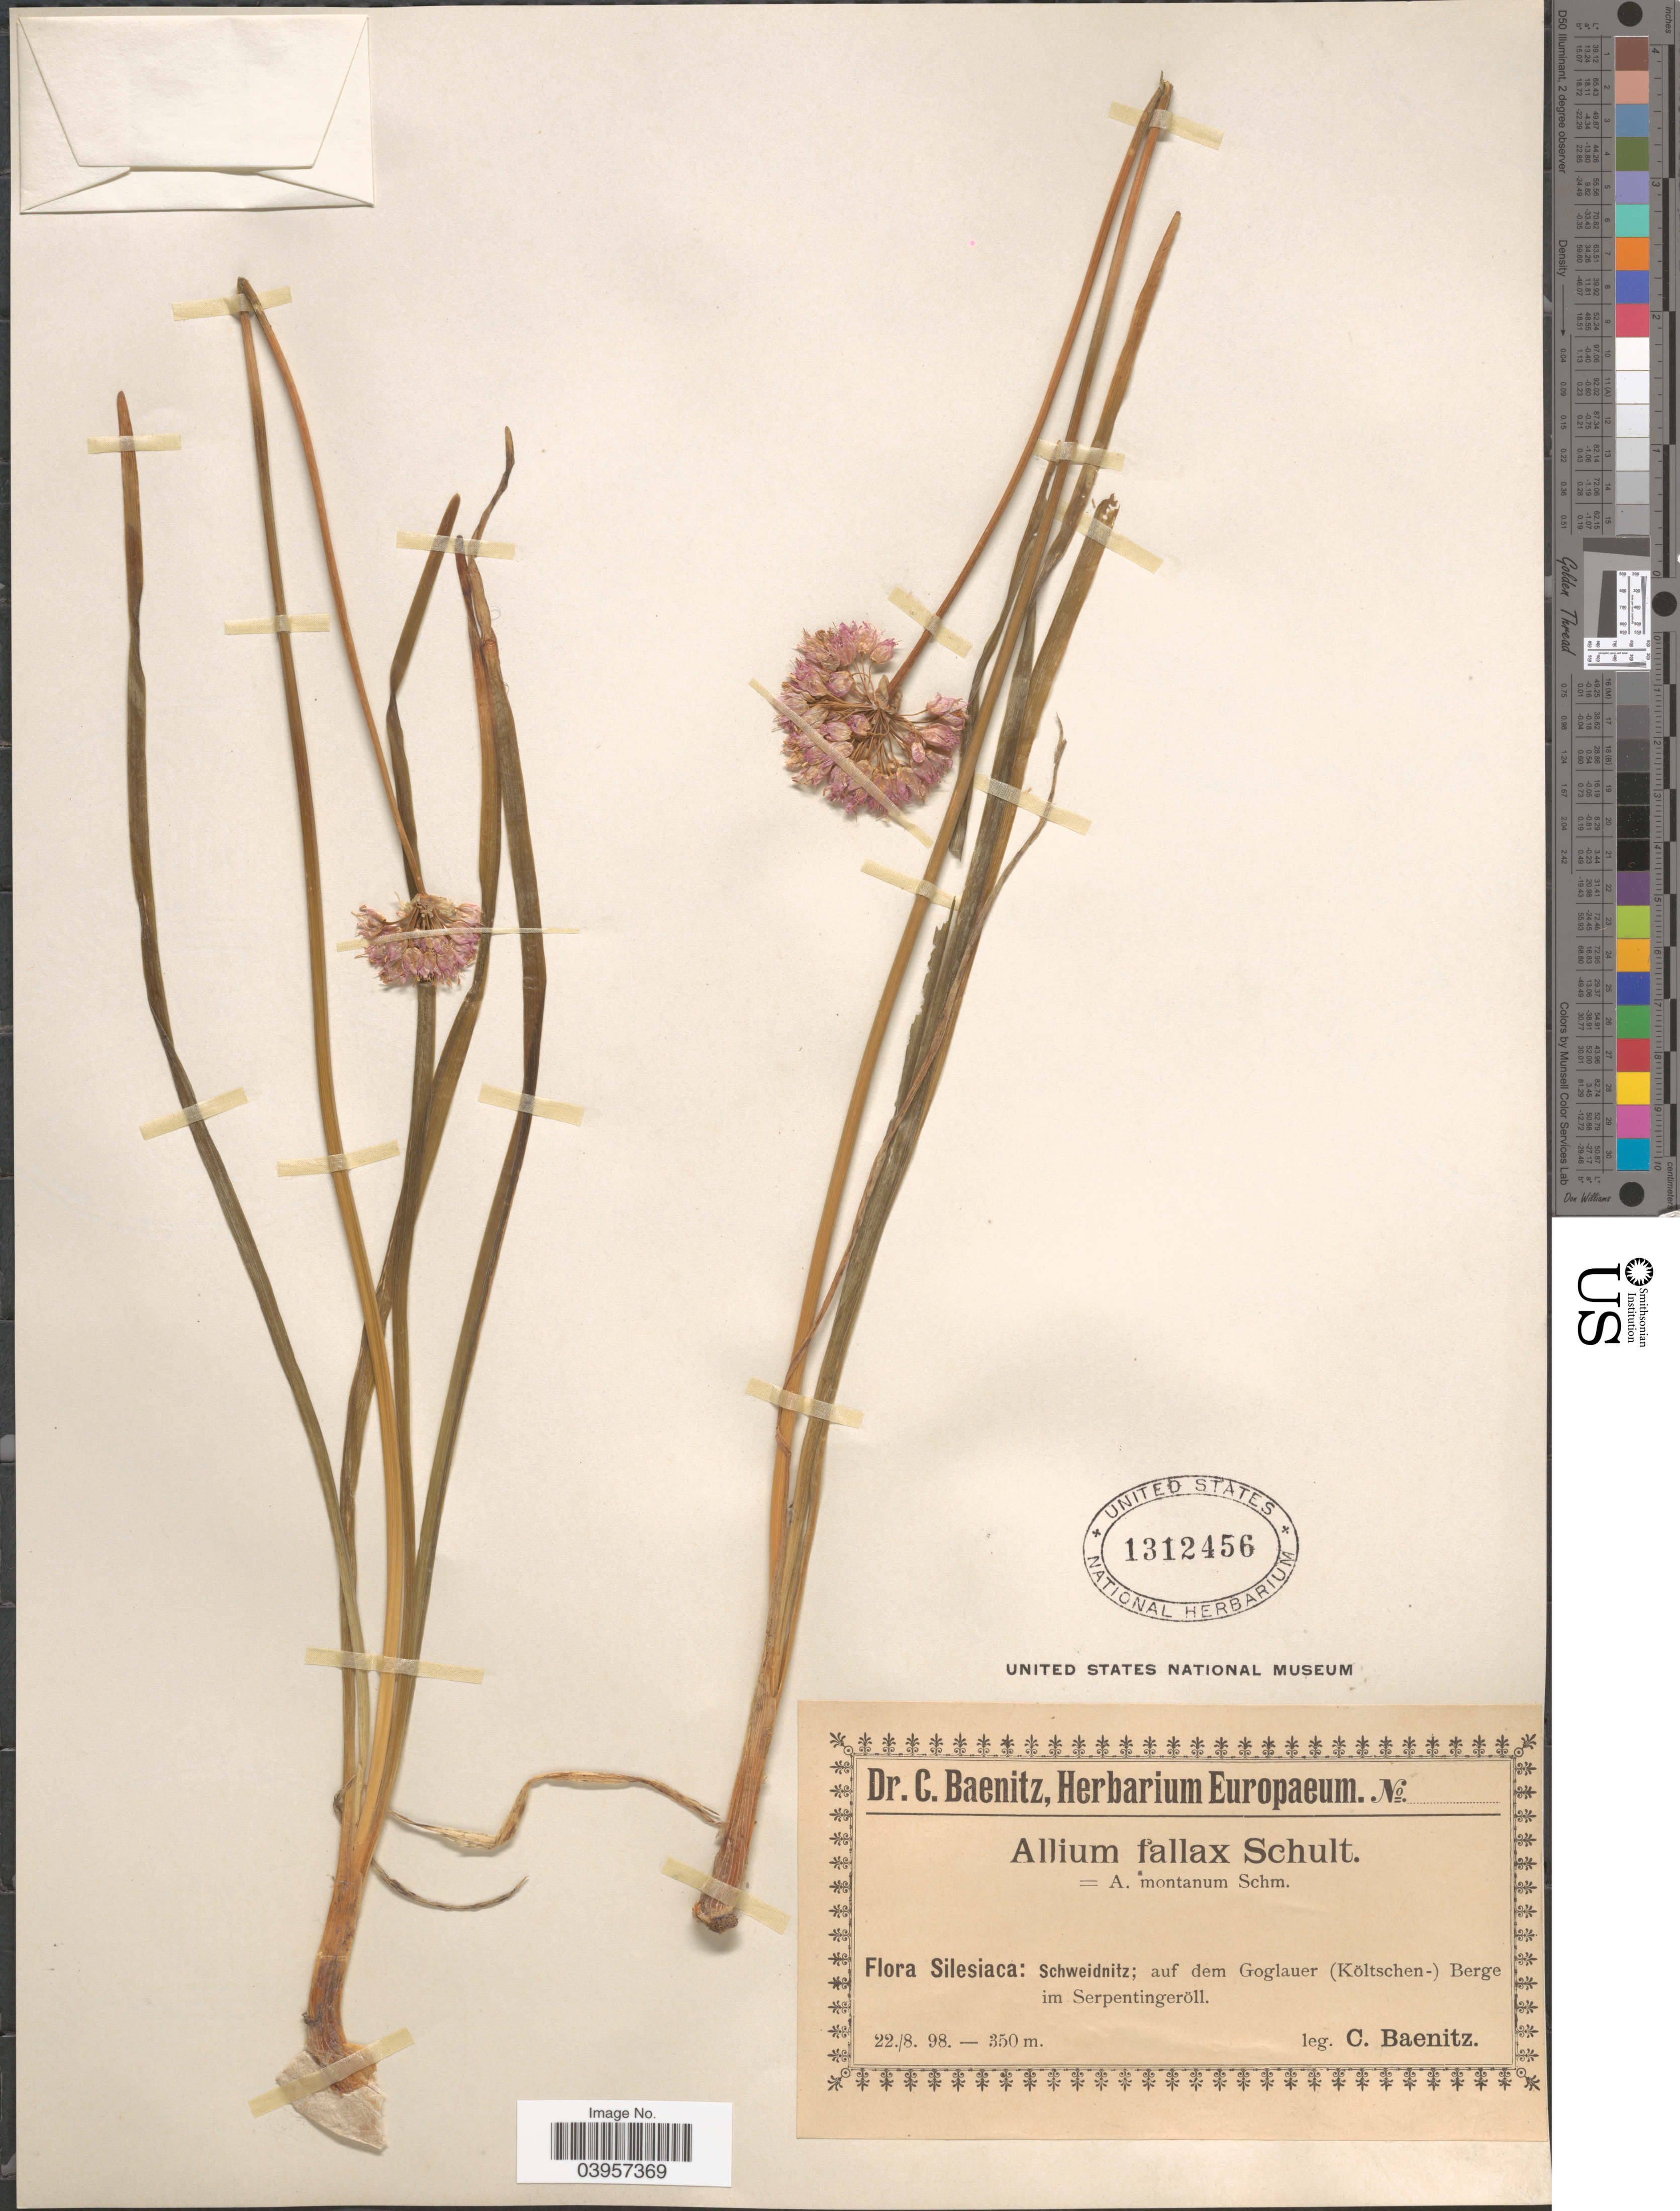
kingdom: Plantae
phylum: Tracheophyta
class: Liliopsida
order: Asparagales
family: Amaryllidaceae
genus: Allium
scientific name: Allium senescens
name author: L.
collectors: C. G. Baenitz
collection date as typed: Transcribed d/m/y: 22/8/98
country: Poland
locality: Silesiaca: Schweidnitz; auf dem Goglauer (Költschen-) Berge im Serpentinegeróll.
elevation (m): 350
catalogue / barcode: US 1312456